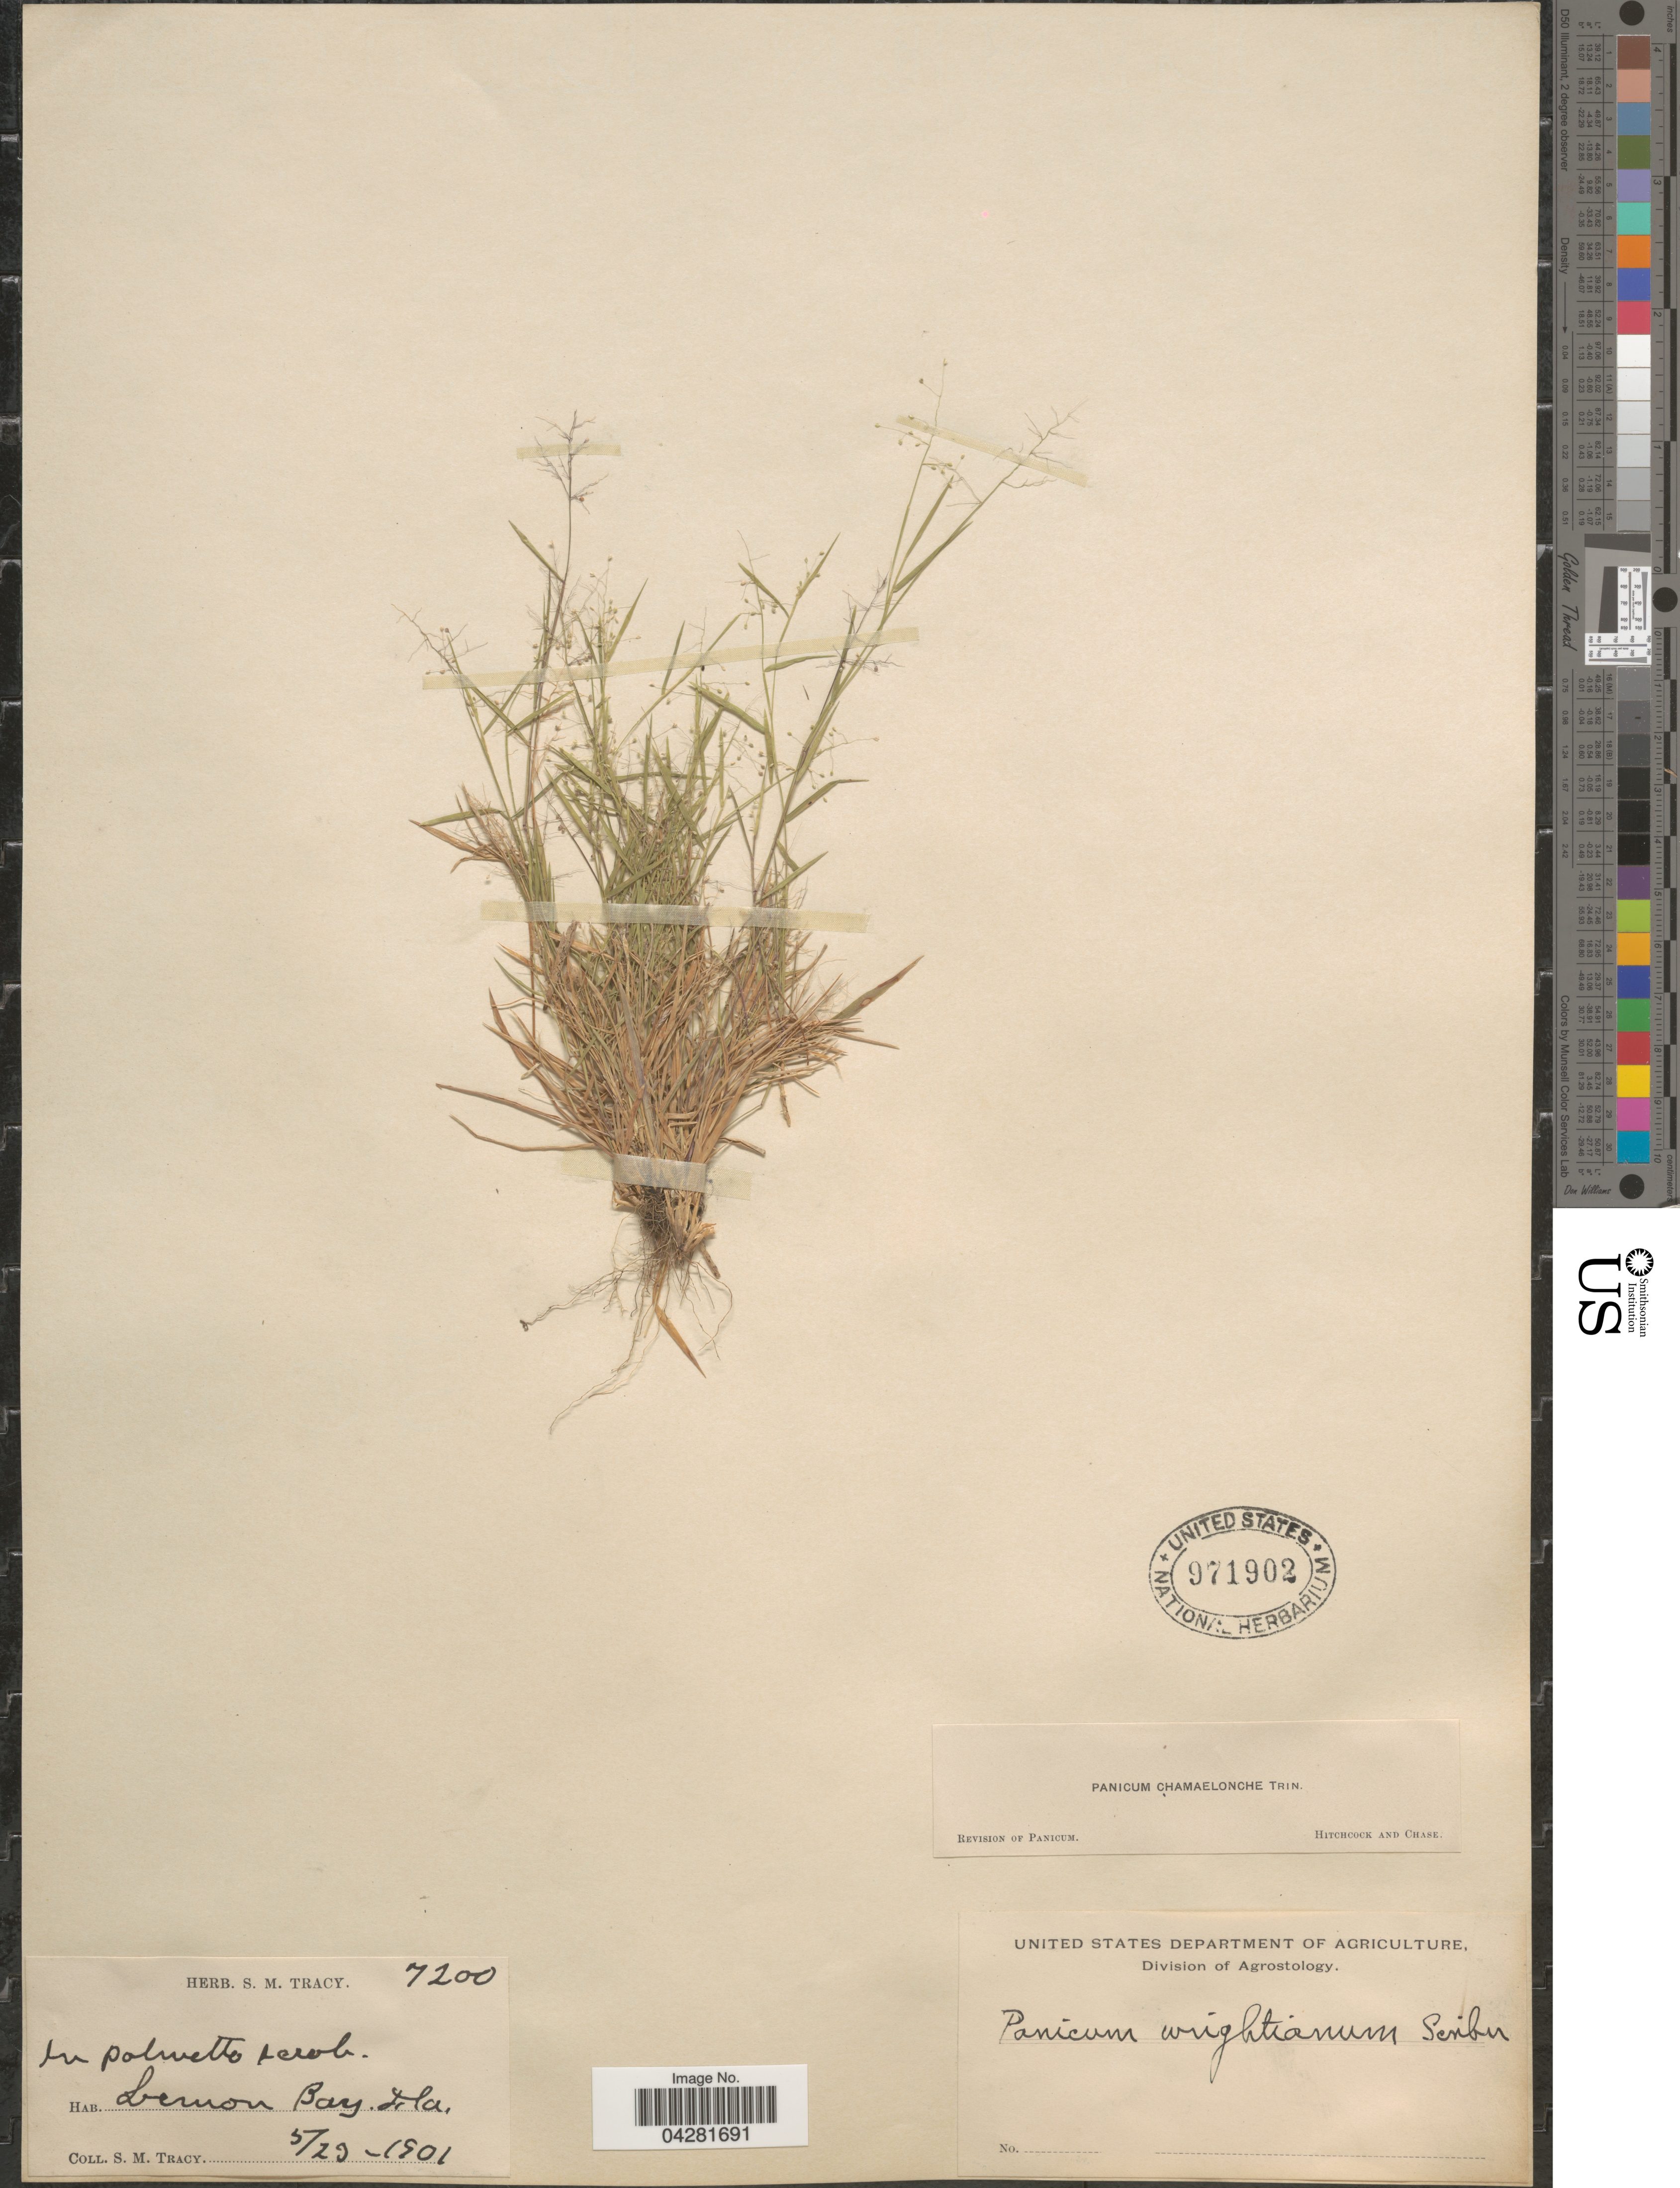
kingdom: Plantae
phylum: Tracheophyta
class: Liliopsida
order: Poales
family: Poaceae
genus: Dichanthelium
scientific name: Dichanthelium ensifolium var. ensifolium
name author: (Baldwin ex Elliot) Gould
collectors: S. M. Tracy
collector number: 7200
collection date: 1901-05-23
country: United States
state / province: Florida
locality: Lemon Bay.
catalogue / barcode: US 971902